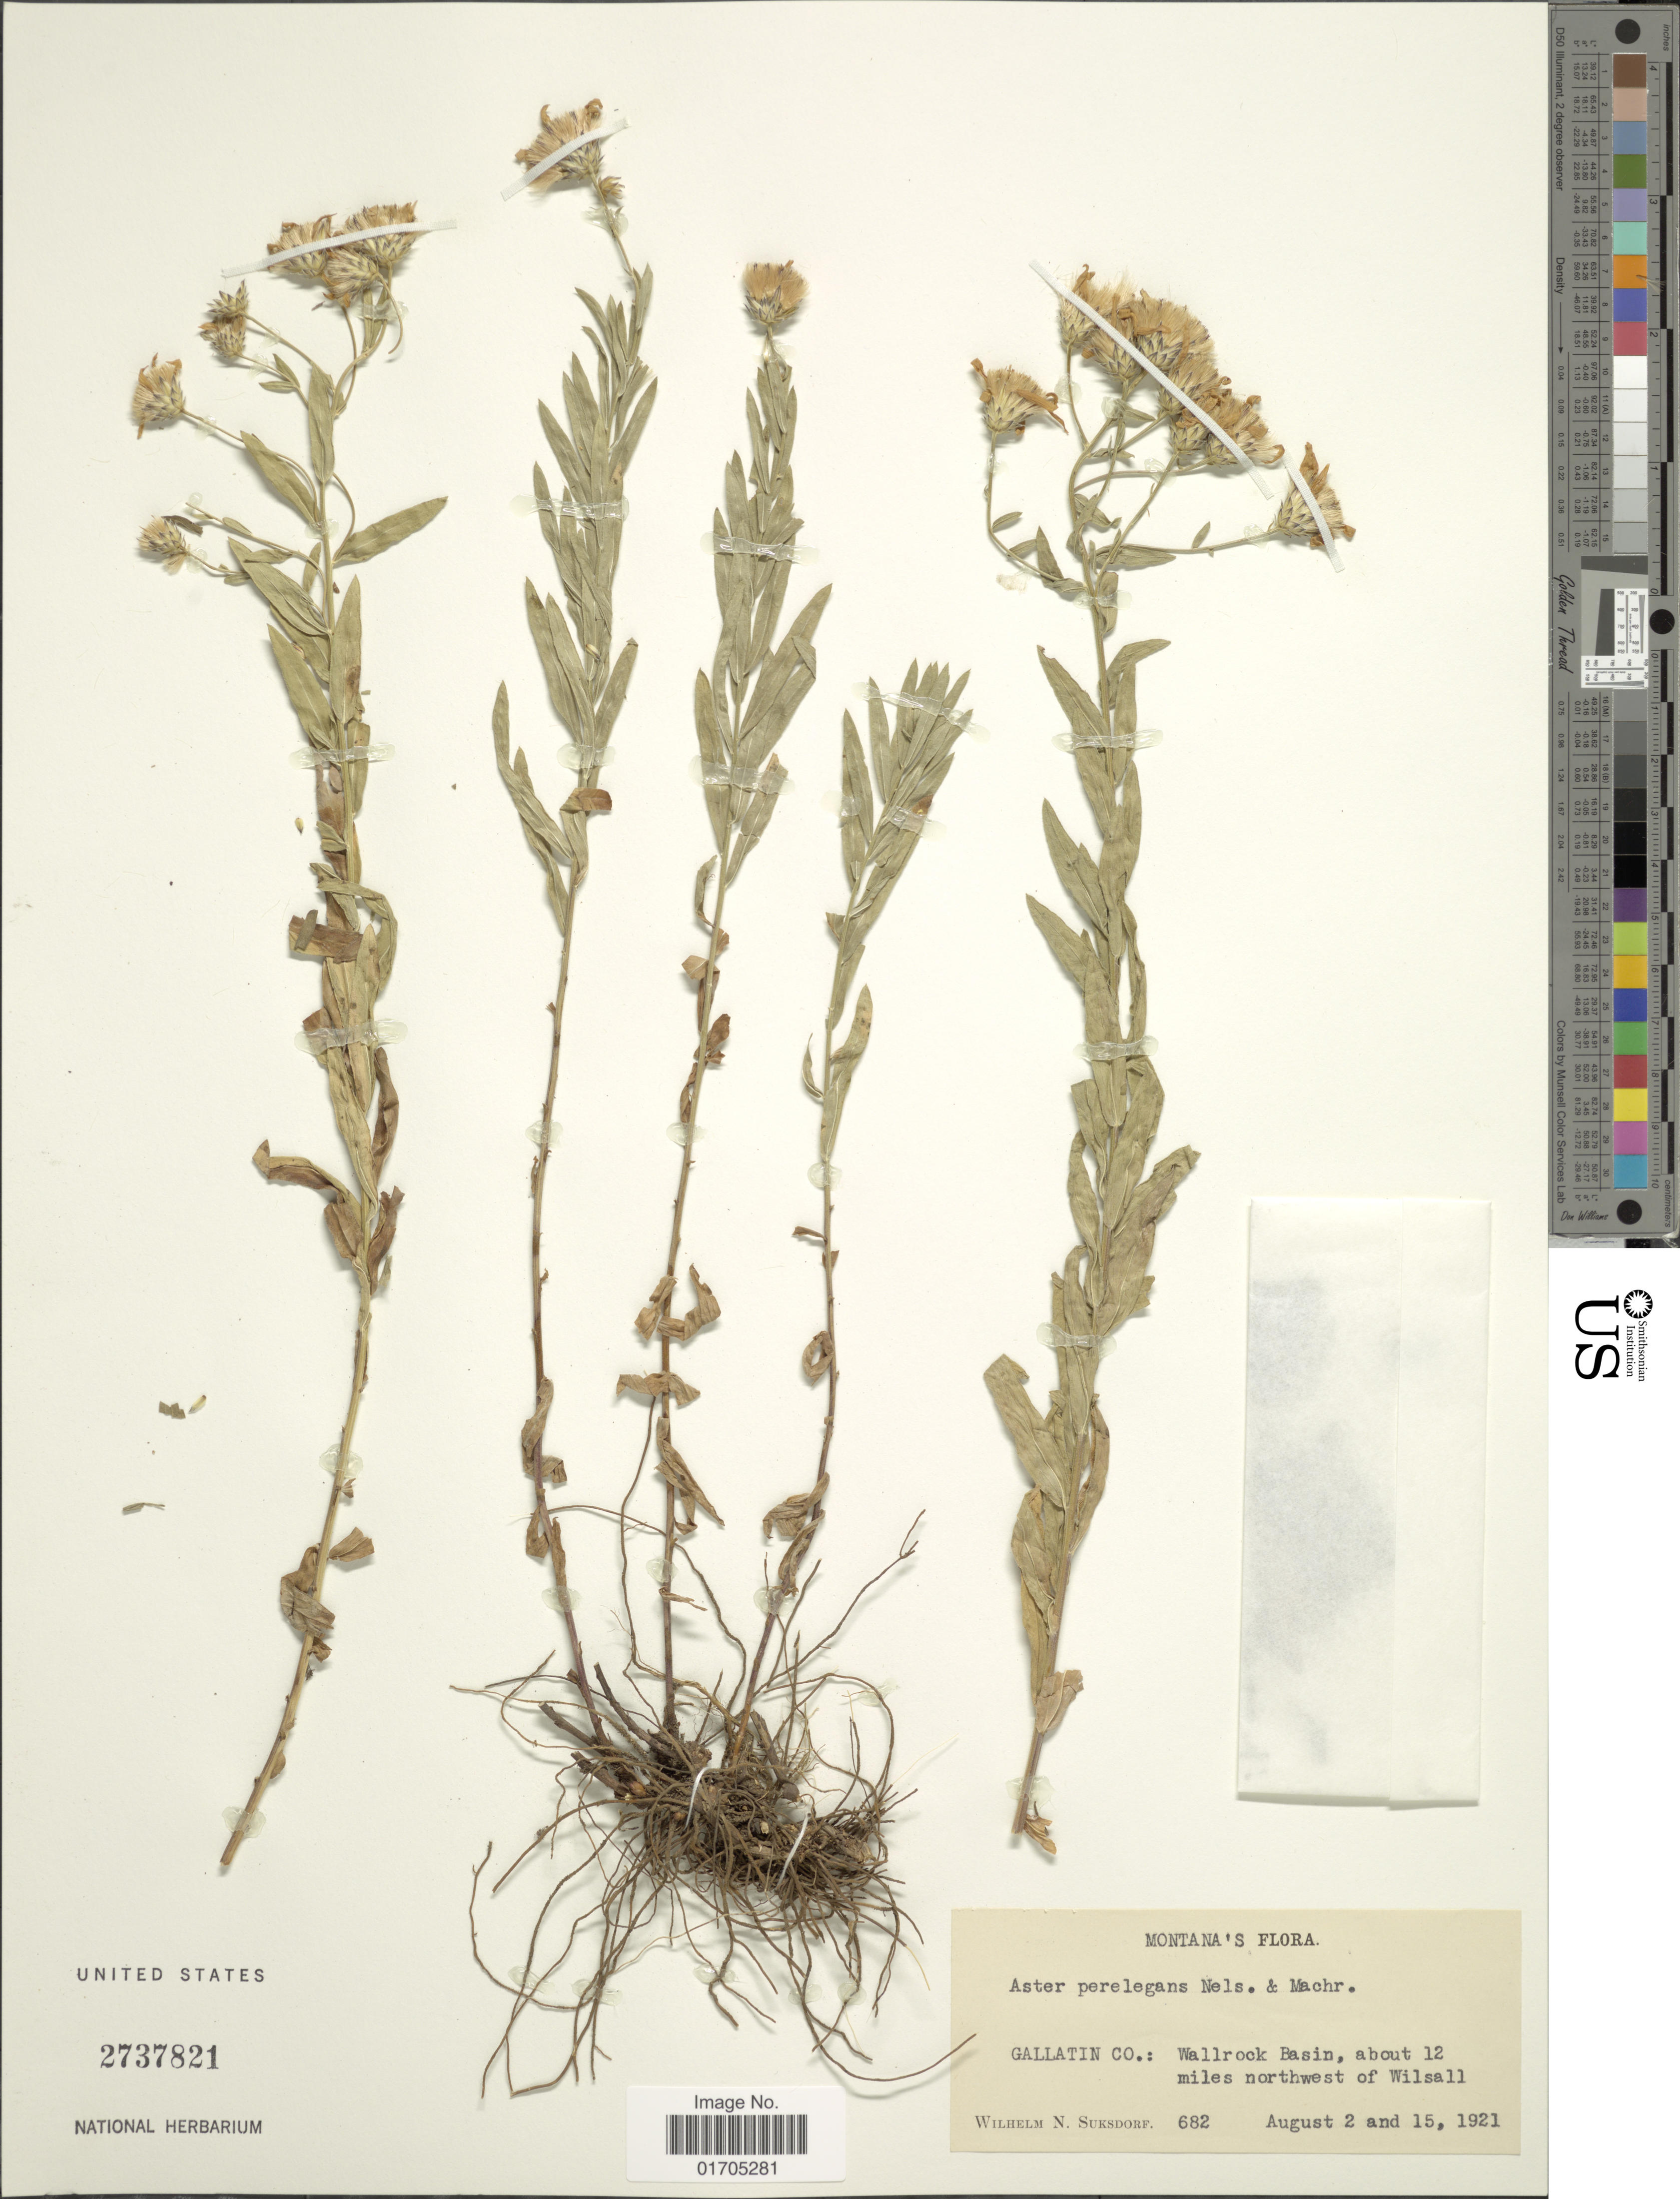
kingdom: Plantae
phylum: Tracheophyta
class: Magnoliopsida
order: Asterales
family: Asteraceae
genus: Eucephalus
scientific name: Eucephalus elegans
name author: Nutt.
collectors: W. N. Suksdorf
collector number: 682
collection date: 1921-08-02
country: United States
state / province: Montana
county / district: Gallatin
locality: Wallrock Basin, about 12 miles NW of Wilsall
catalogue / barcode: US 2737821